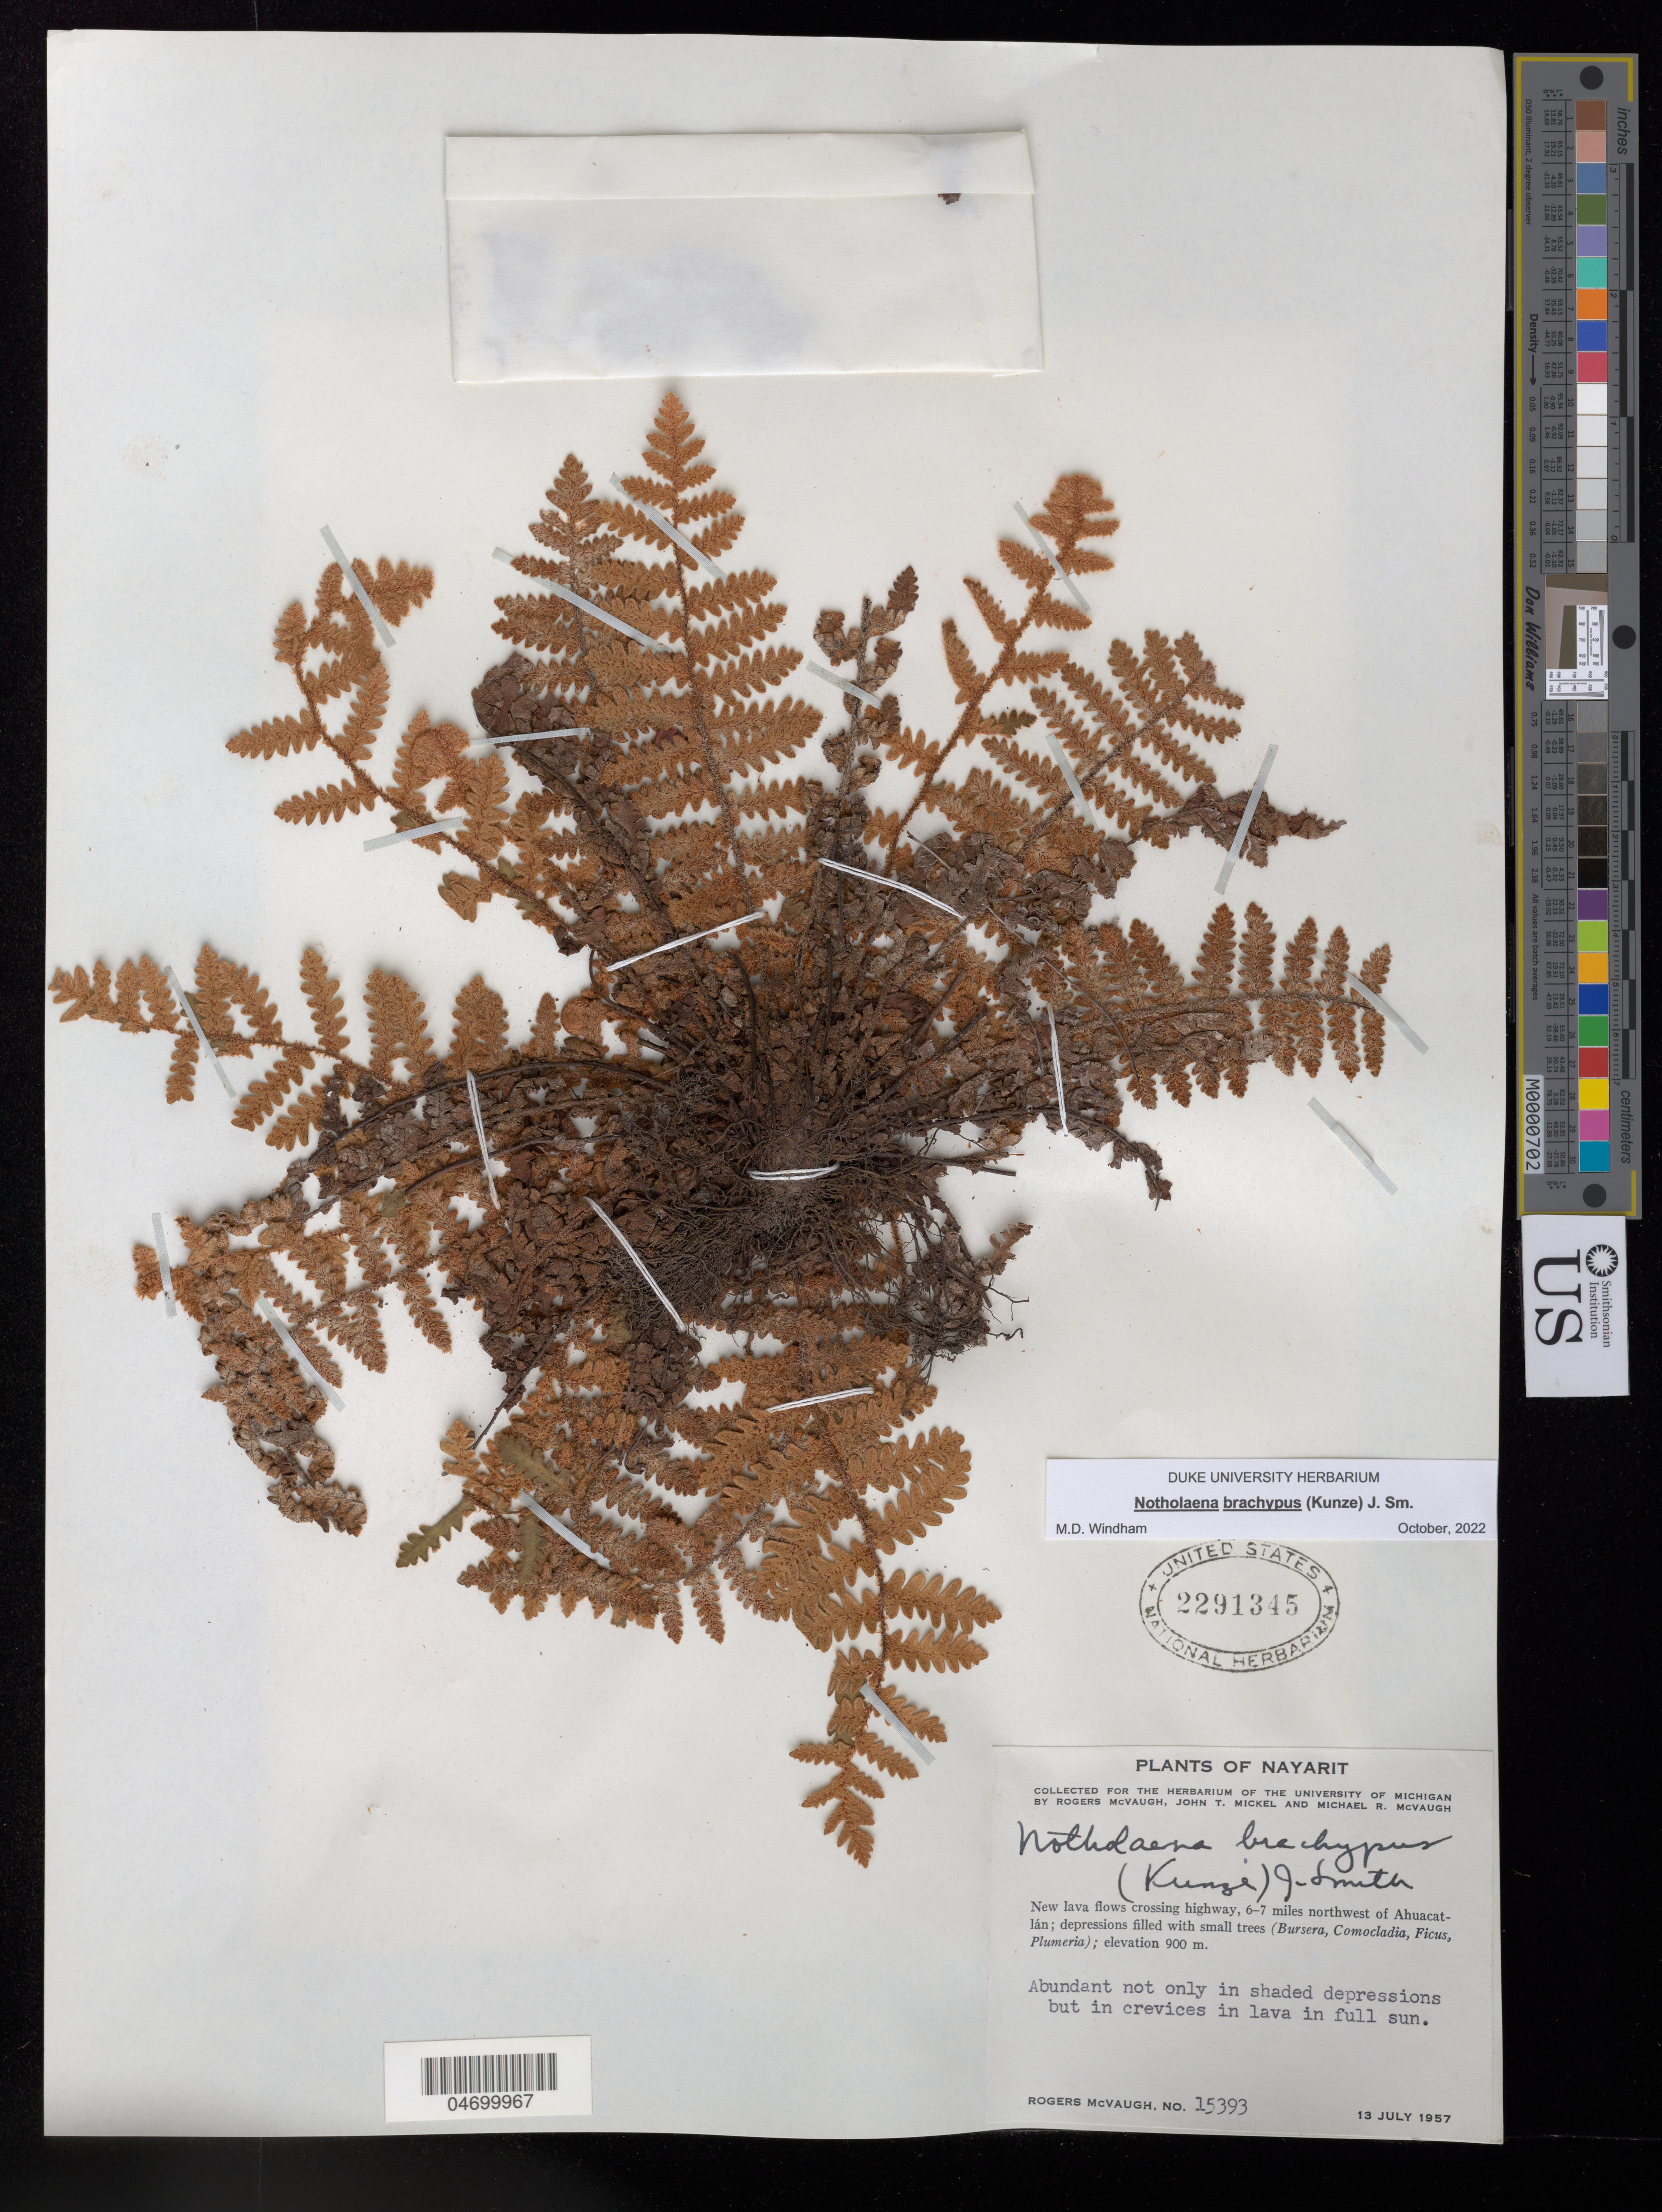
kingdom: Plantae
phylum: Tracheophyta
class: Polypodiopsida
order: Polypodiales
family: Pteridaceae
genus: Notholaena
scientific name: Notholaena brachypus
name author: (Kunze) J. Sm.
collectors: R. McVaugh, J. T. Mickel & M. R. McVaugh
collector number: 15393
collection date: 1957-07-13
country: Mexico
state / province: Nayarit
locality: New lava flows crossing highway, 6-7 miles northwest of Ahuacatlán.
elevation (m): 900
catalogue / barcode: US 2291345